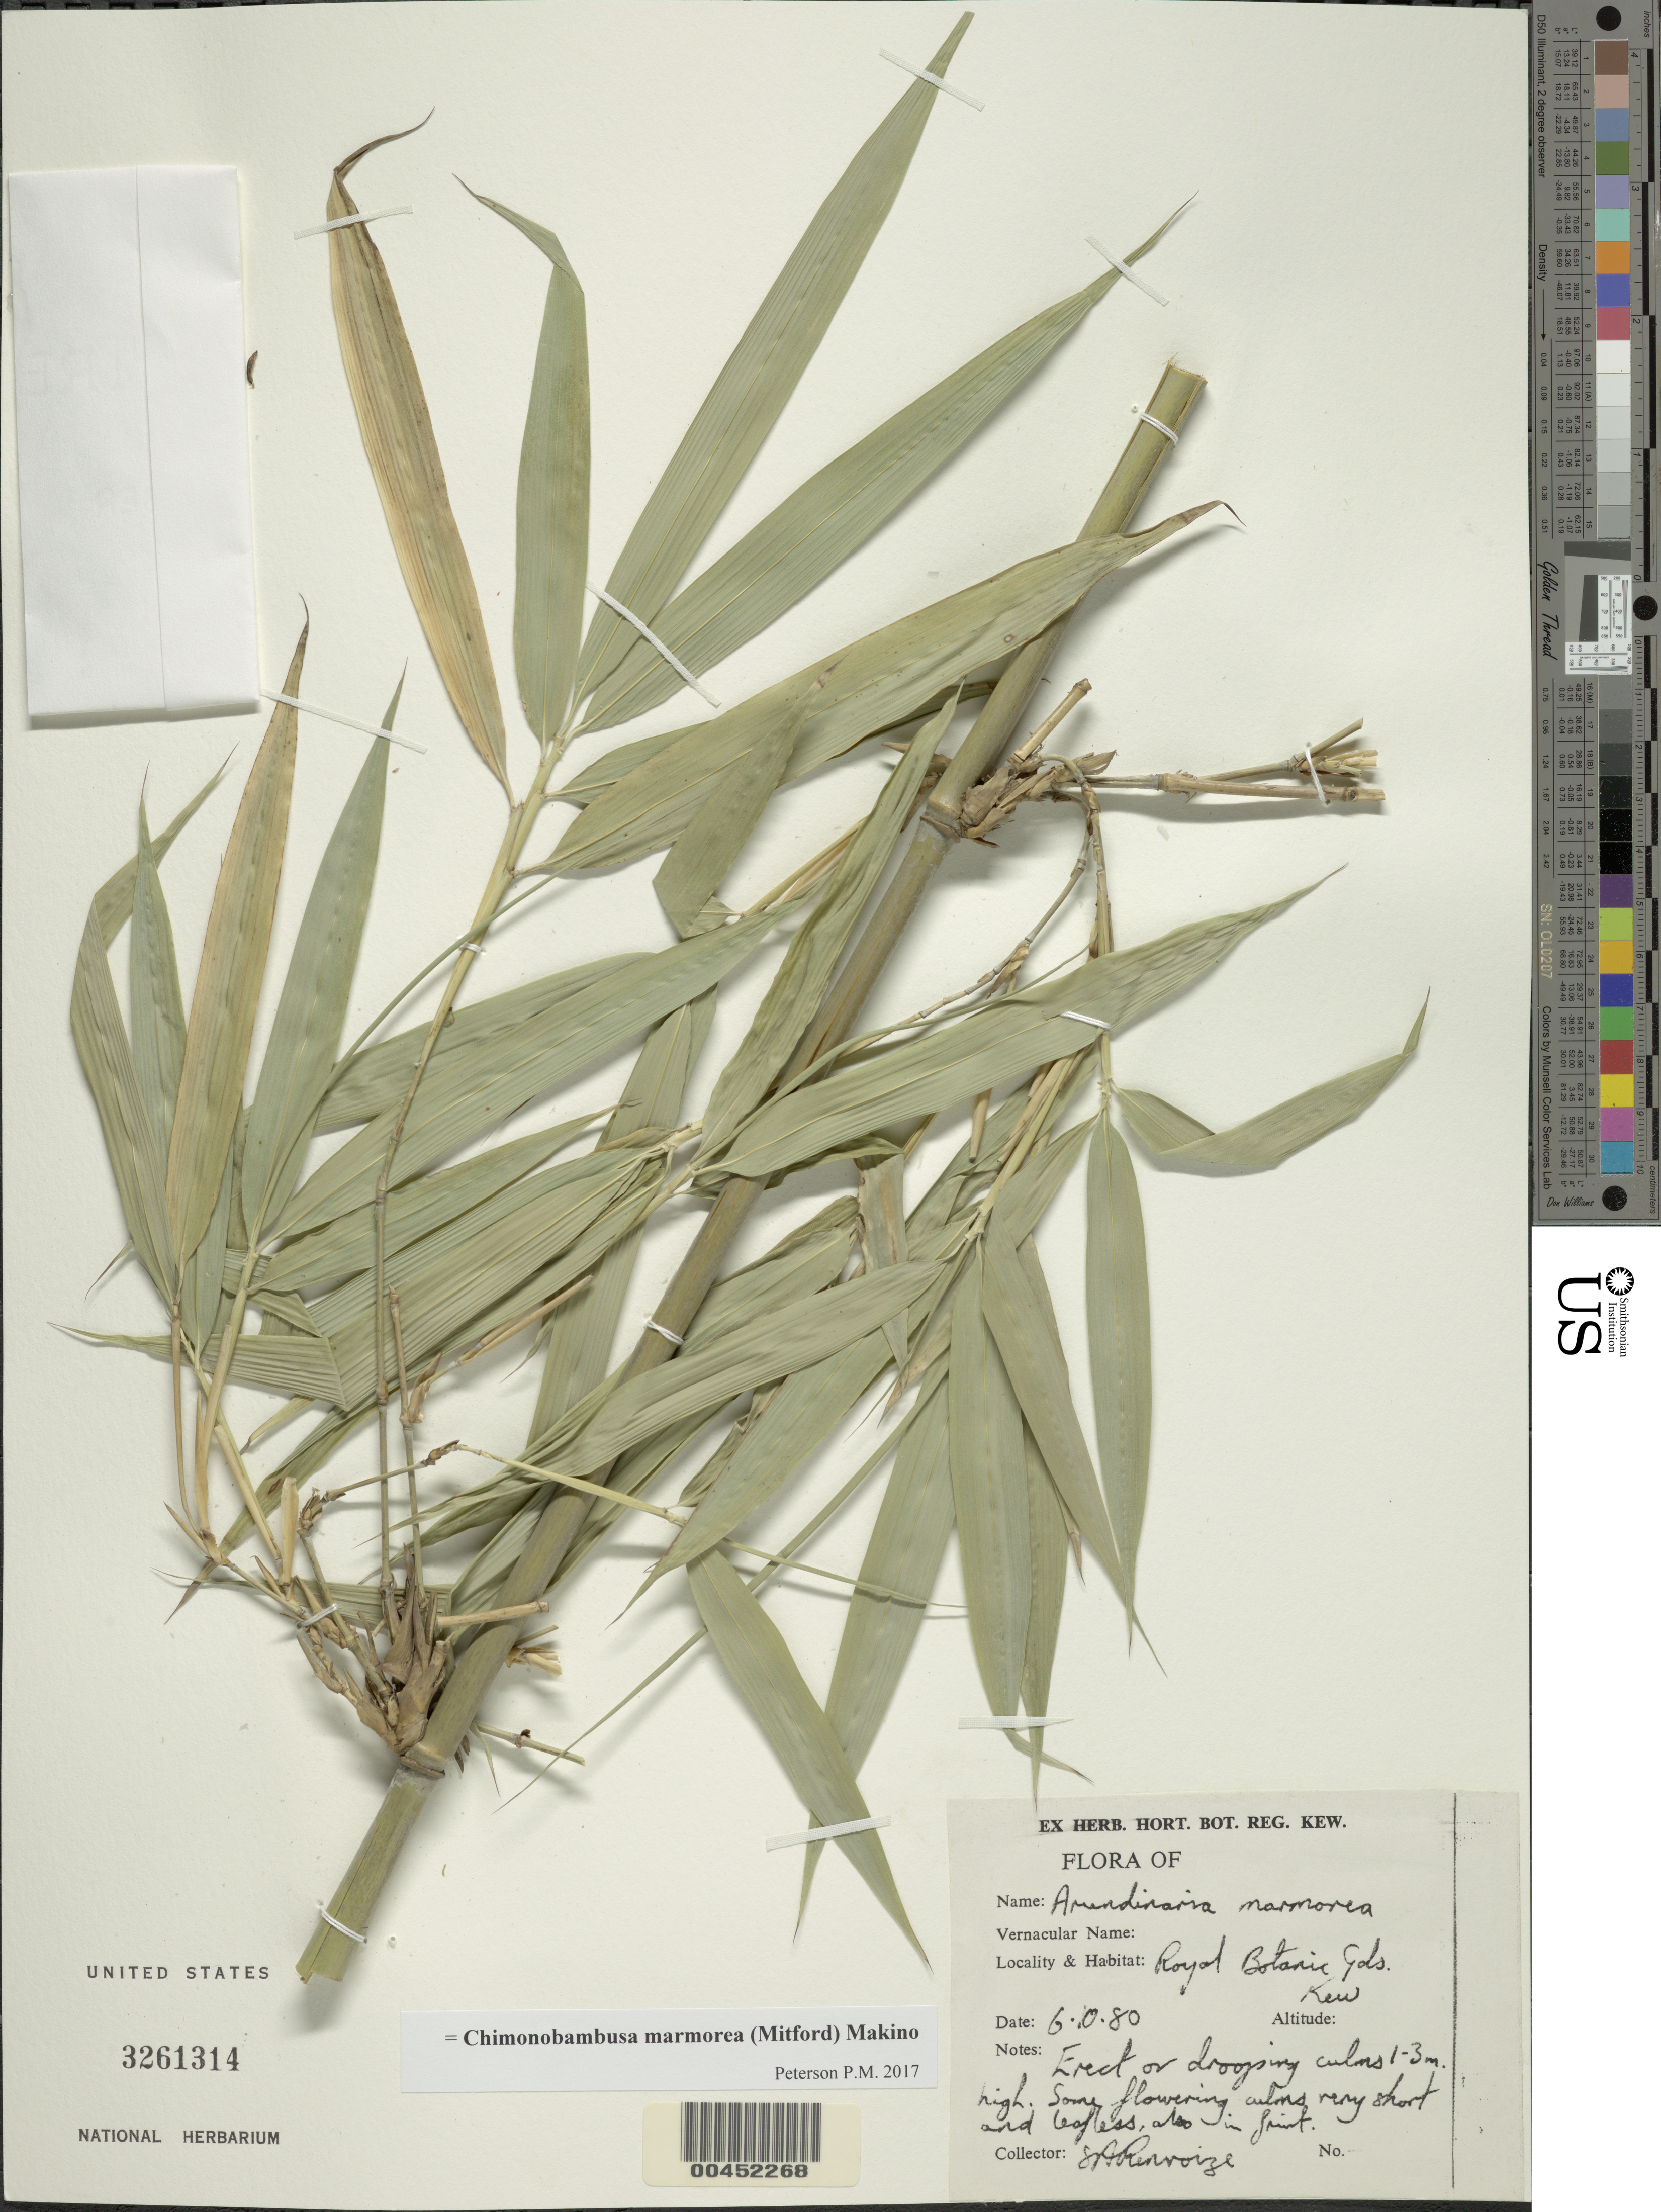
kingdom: Plantae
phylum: Tracheophyta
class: Liliopsida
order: Poales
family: Poaceae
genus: Chimonobambusa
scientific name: Chimonobambusa marmorea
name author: Makino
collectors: S. A. Renvoize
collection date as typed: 06 Oct 1980 or 10 Jun 1980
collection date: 1980-06-10 or 1980-10-06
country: United Kingdom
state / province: England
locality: Royal Botanic Gardens, Kew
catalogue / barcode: US 3261314